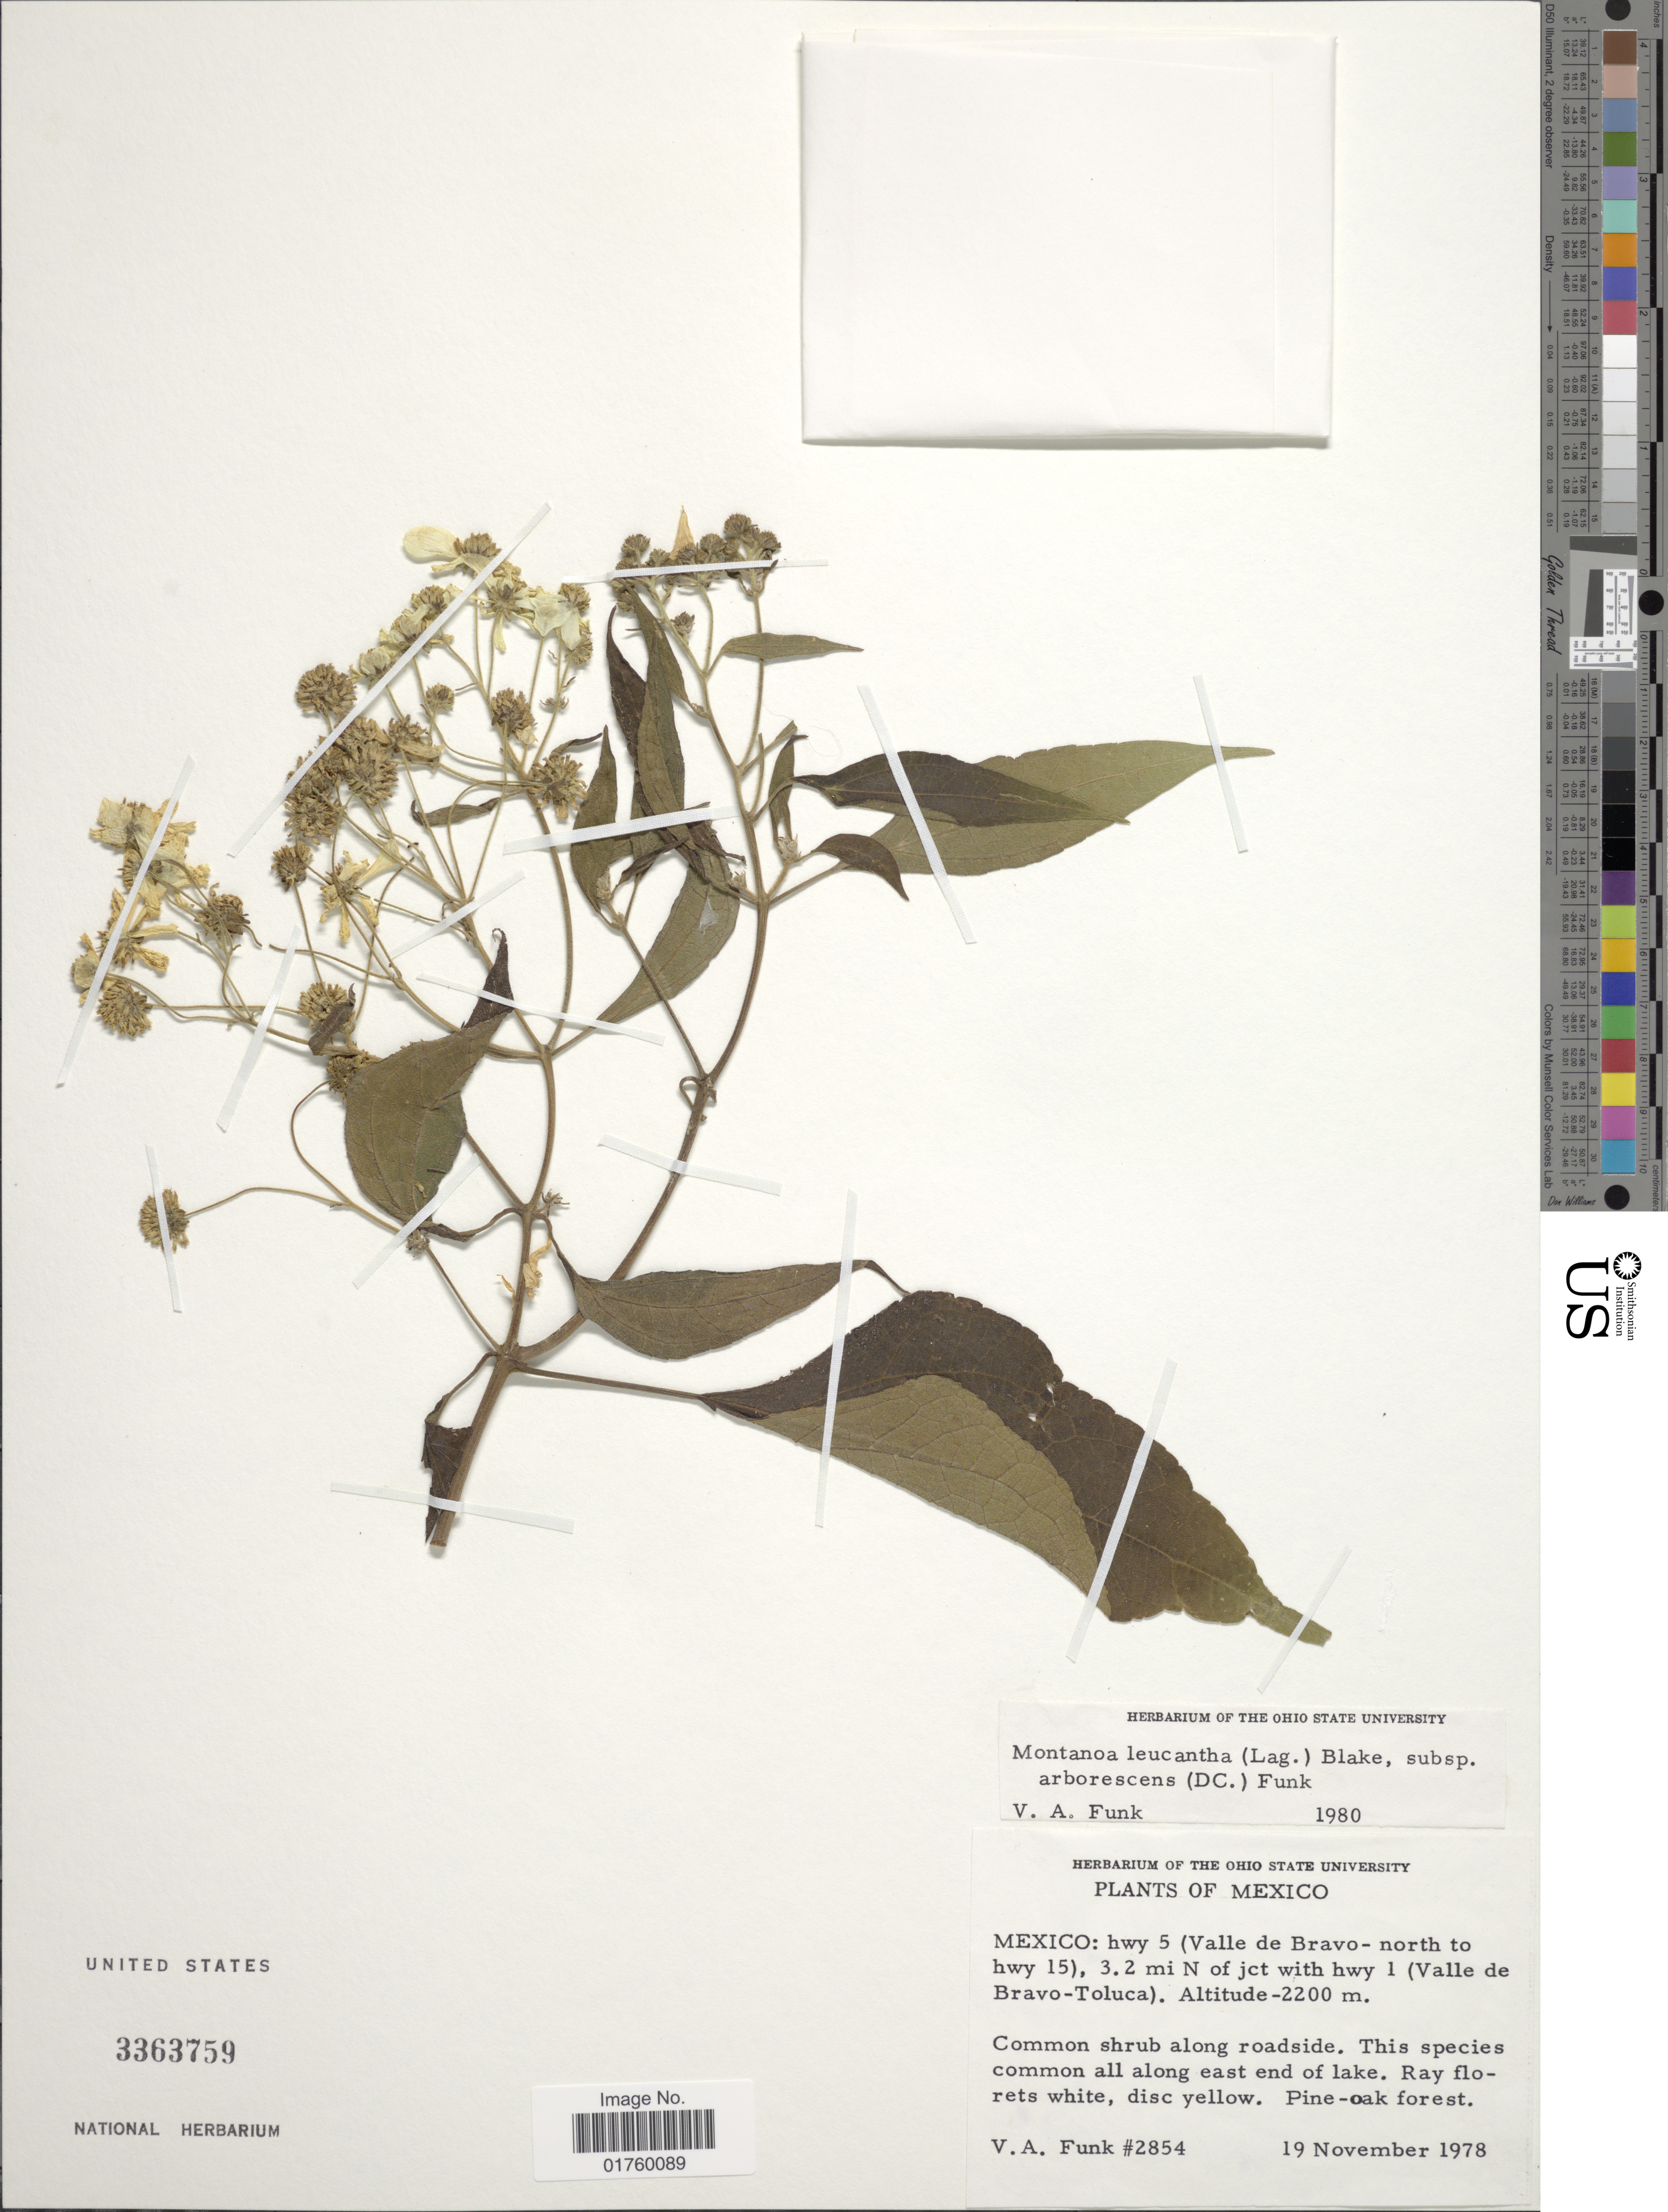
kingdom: Plantae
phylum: Tracheophyta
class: Magnoliopsida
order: Asterales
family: Asteraceae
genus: Montanoa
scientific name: Montanoa leucantha subsp. arborescens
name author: (DC.) V.A. Funk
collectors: V. Funk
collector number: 2854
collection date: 1978-11-19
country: Mexico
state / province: México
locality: Hwy 5 (Valle de Bravo-north to hwy 15), 3.2 mi N of jct with hwy 1 (Valle de Bravo-Toluca), common all along east end of lake.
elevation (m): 2200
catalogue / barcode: US 3363759